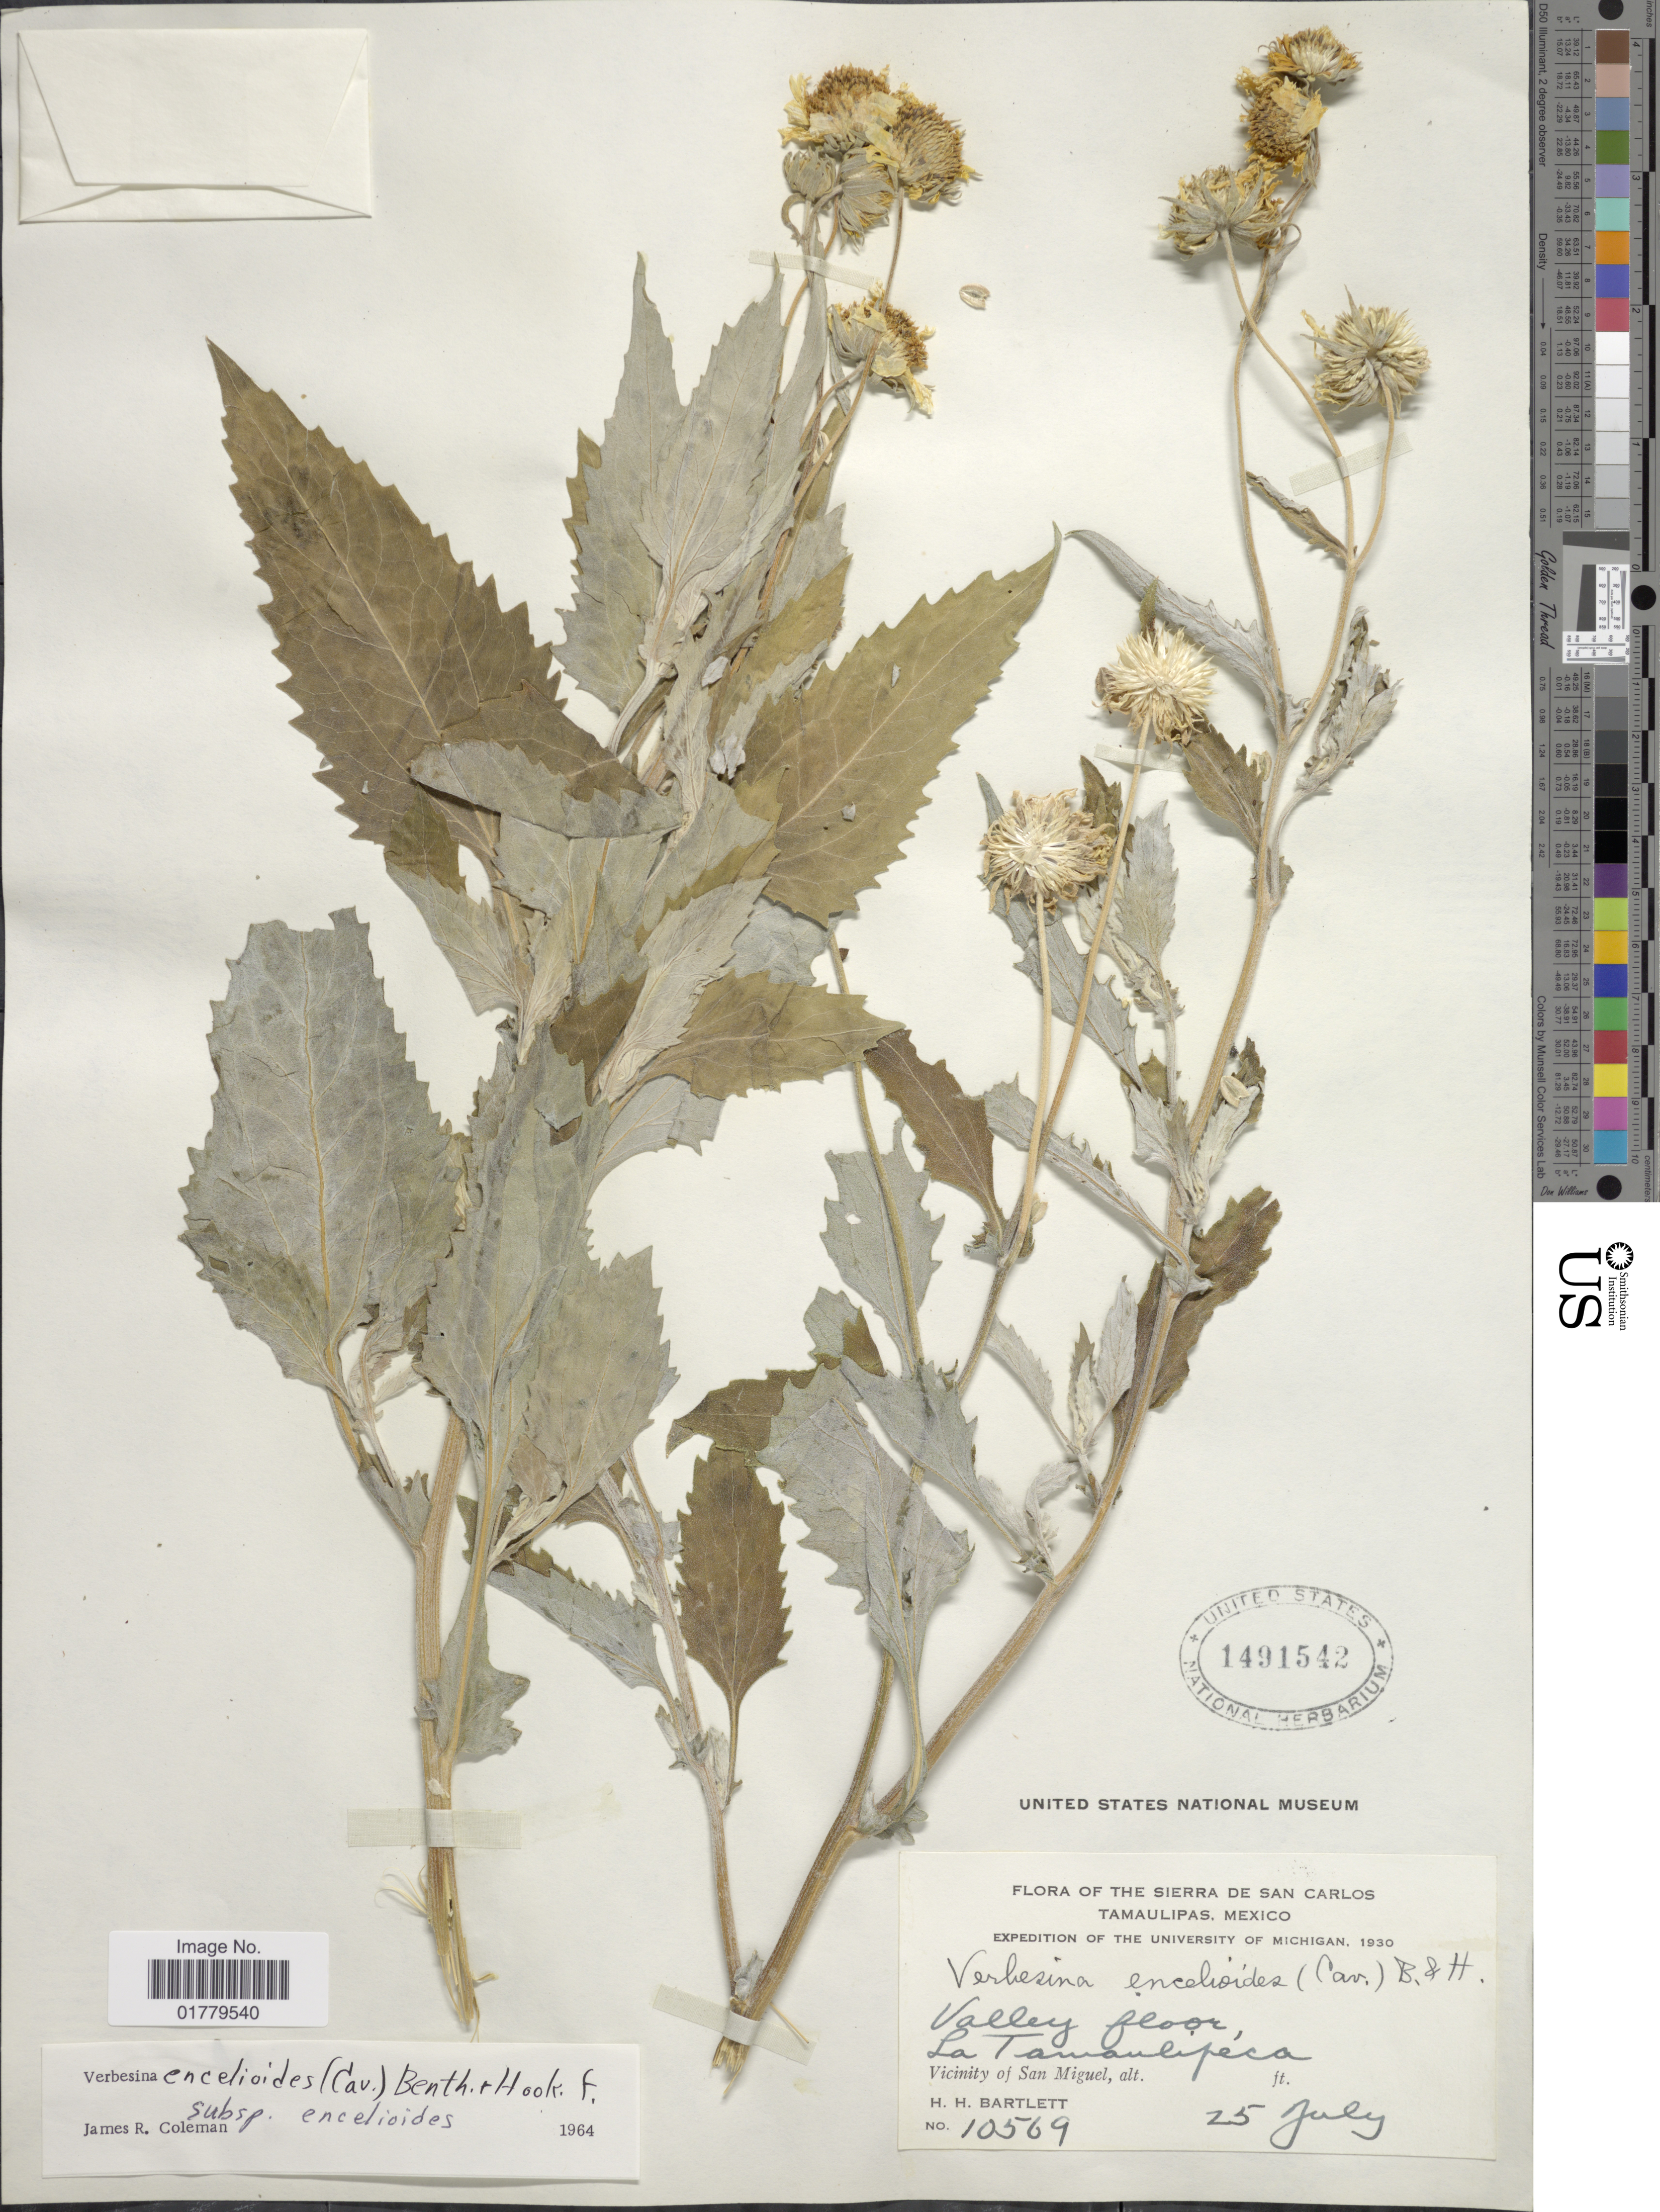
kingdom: Plantae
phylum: Tracheophyta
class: Magnoliopsida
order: Asterales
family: Asteraceae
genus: Verbesina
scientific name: Verbesina encelioides subsp. encelioides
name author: (Cav.) Benth. & Hook.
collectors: H. H. Bartlett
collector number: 10569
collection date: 1930-07-25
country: Mexico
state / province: Tamaulipas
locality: Sierra de San Carlos. Tamaulipas, Mexico. Valley floor, La Tamaulipeca. Vicinity of San Miguel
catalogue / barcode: US 1491542